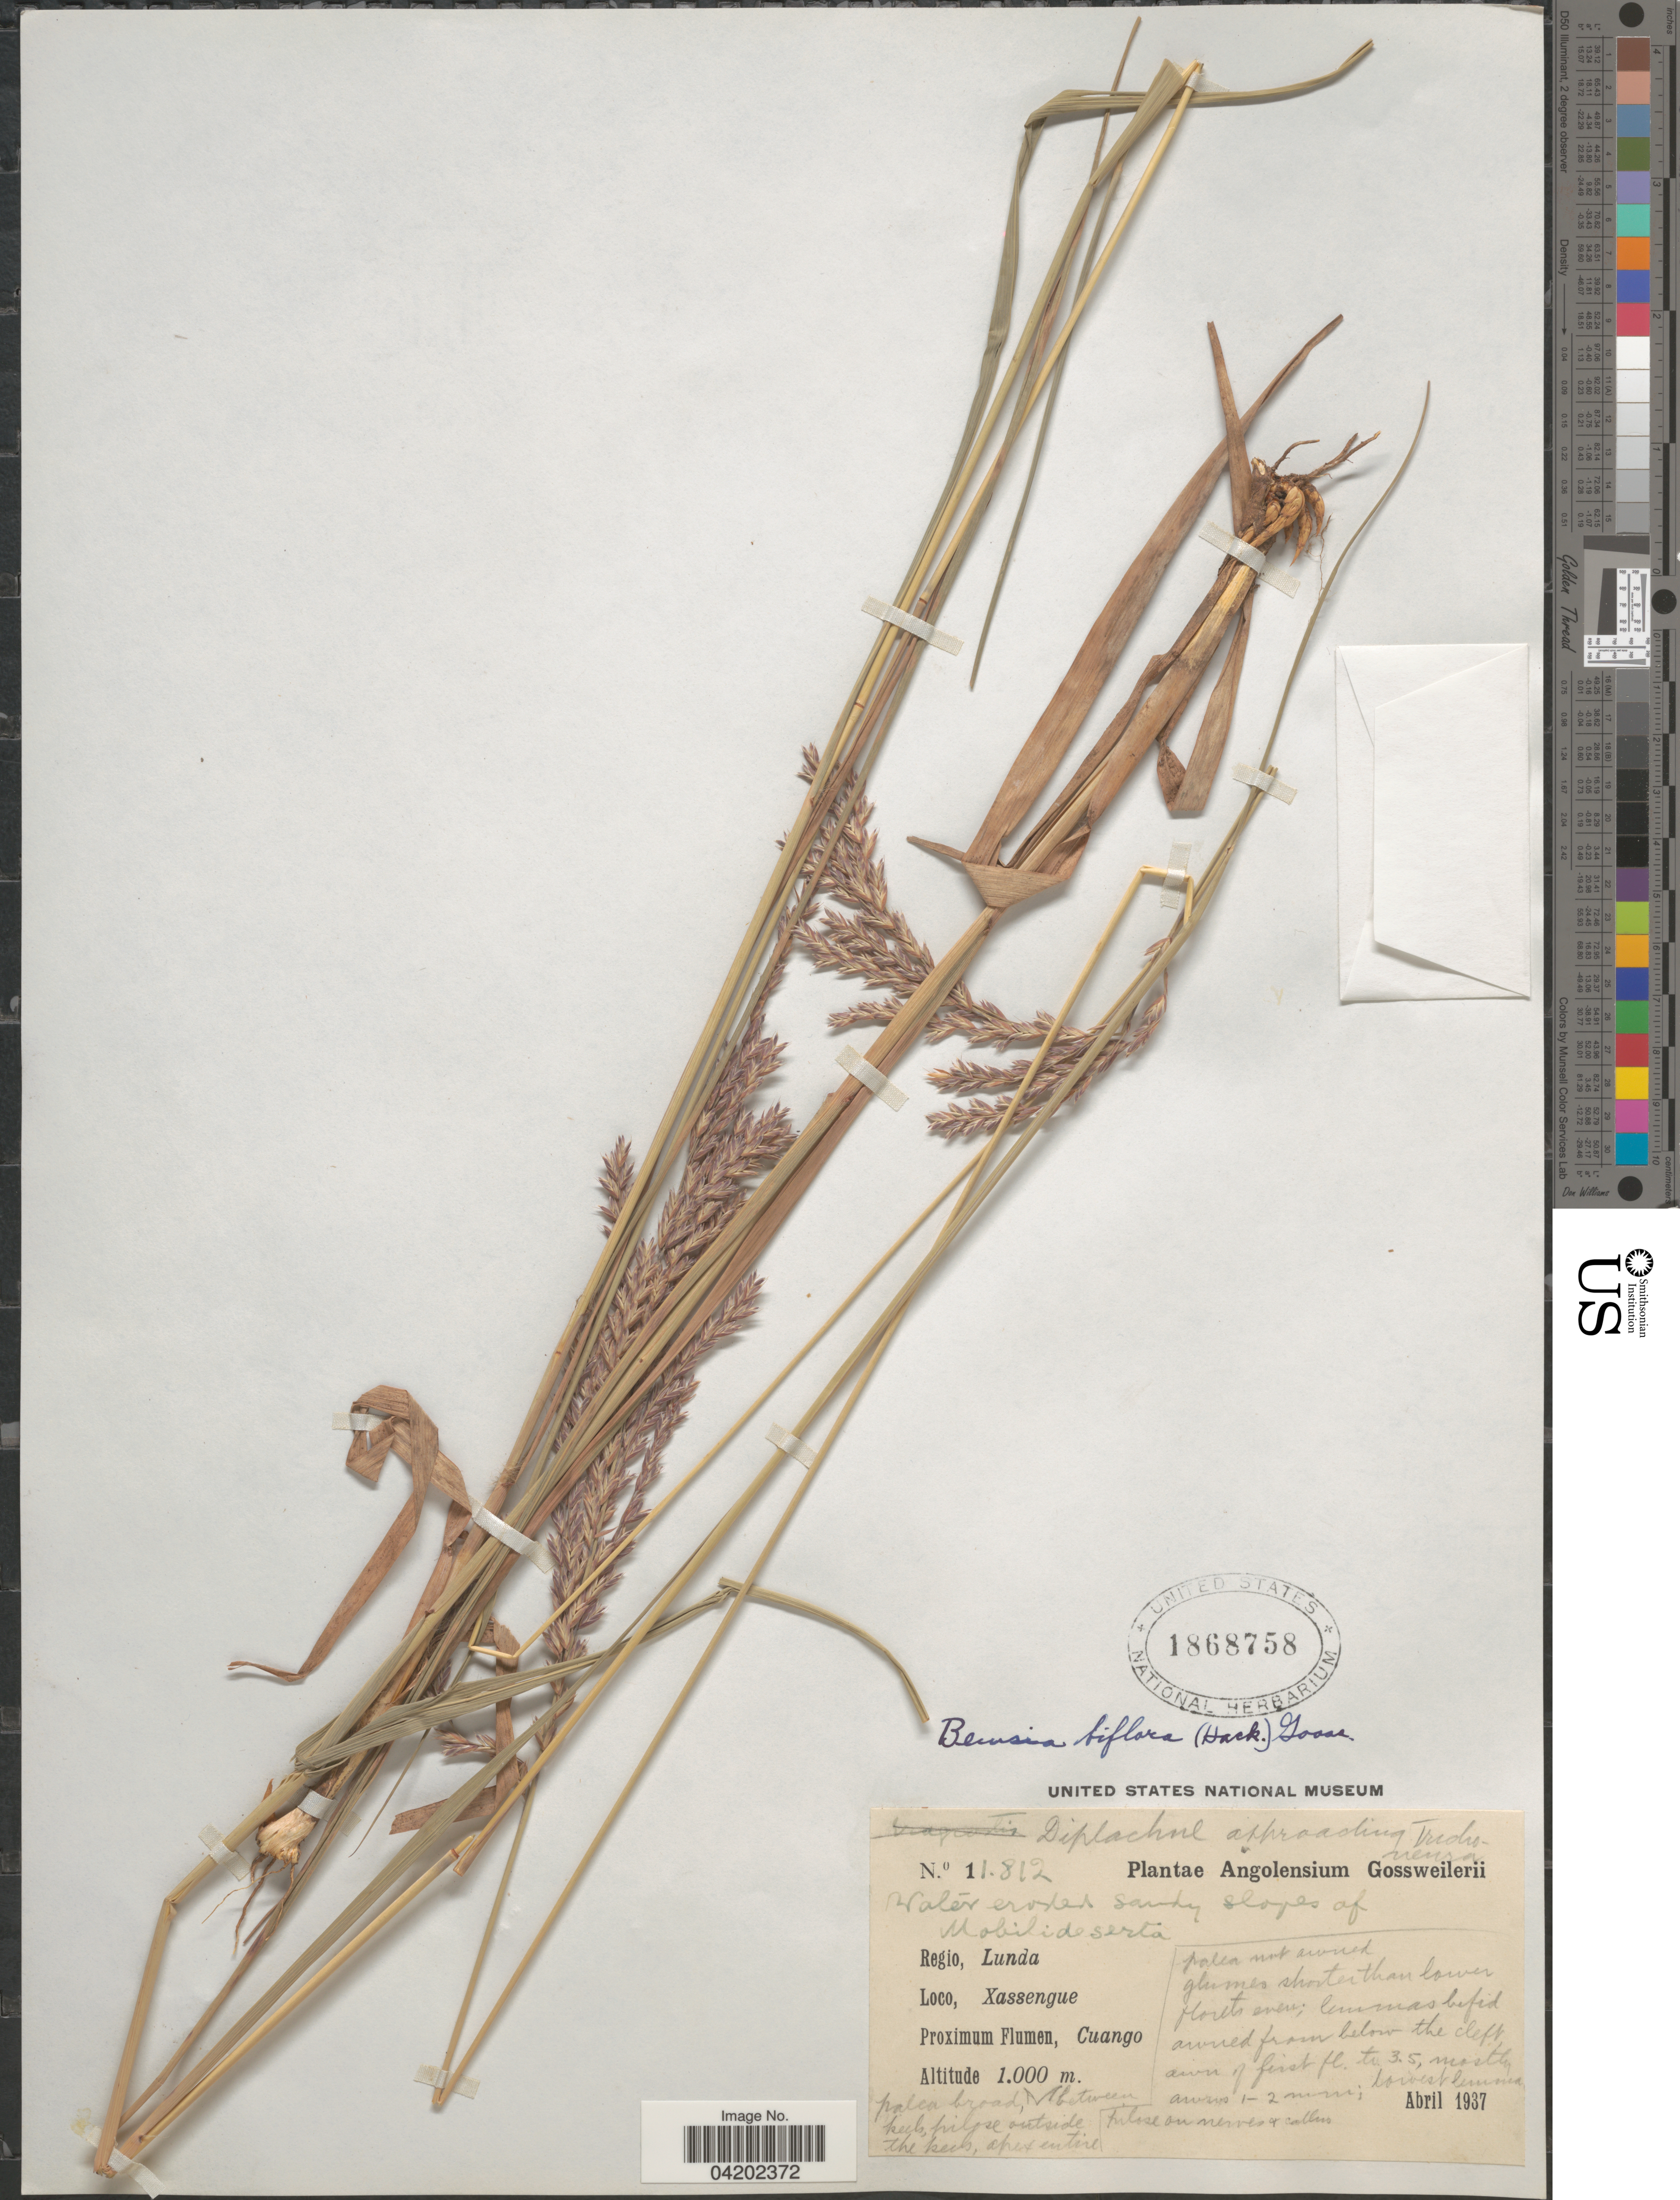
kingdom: Plantae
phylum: Tracheophyta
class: Liliopsida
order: Poales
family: Poaceae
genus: Bewsia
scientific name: Bewsia biflora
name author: (Hack.) Gooss.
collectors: -. Gossweiler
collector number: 11812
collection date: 1937-04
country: Angola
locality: Water eroded sandy slopes of Mobilideserta. Regio, Lunda. Xassengue. Proximum Flumen, Cuango.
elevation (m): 1000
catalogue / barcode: US 1868758